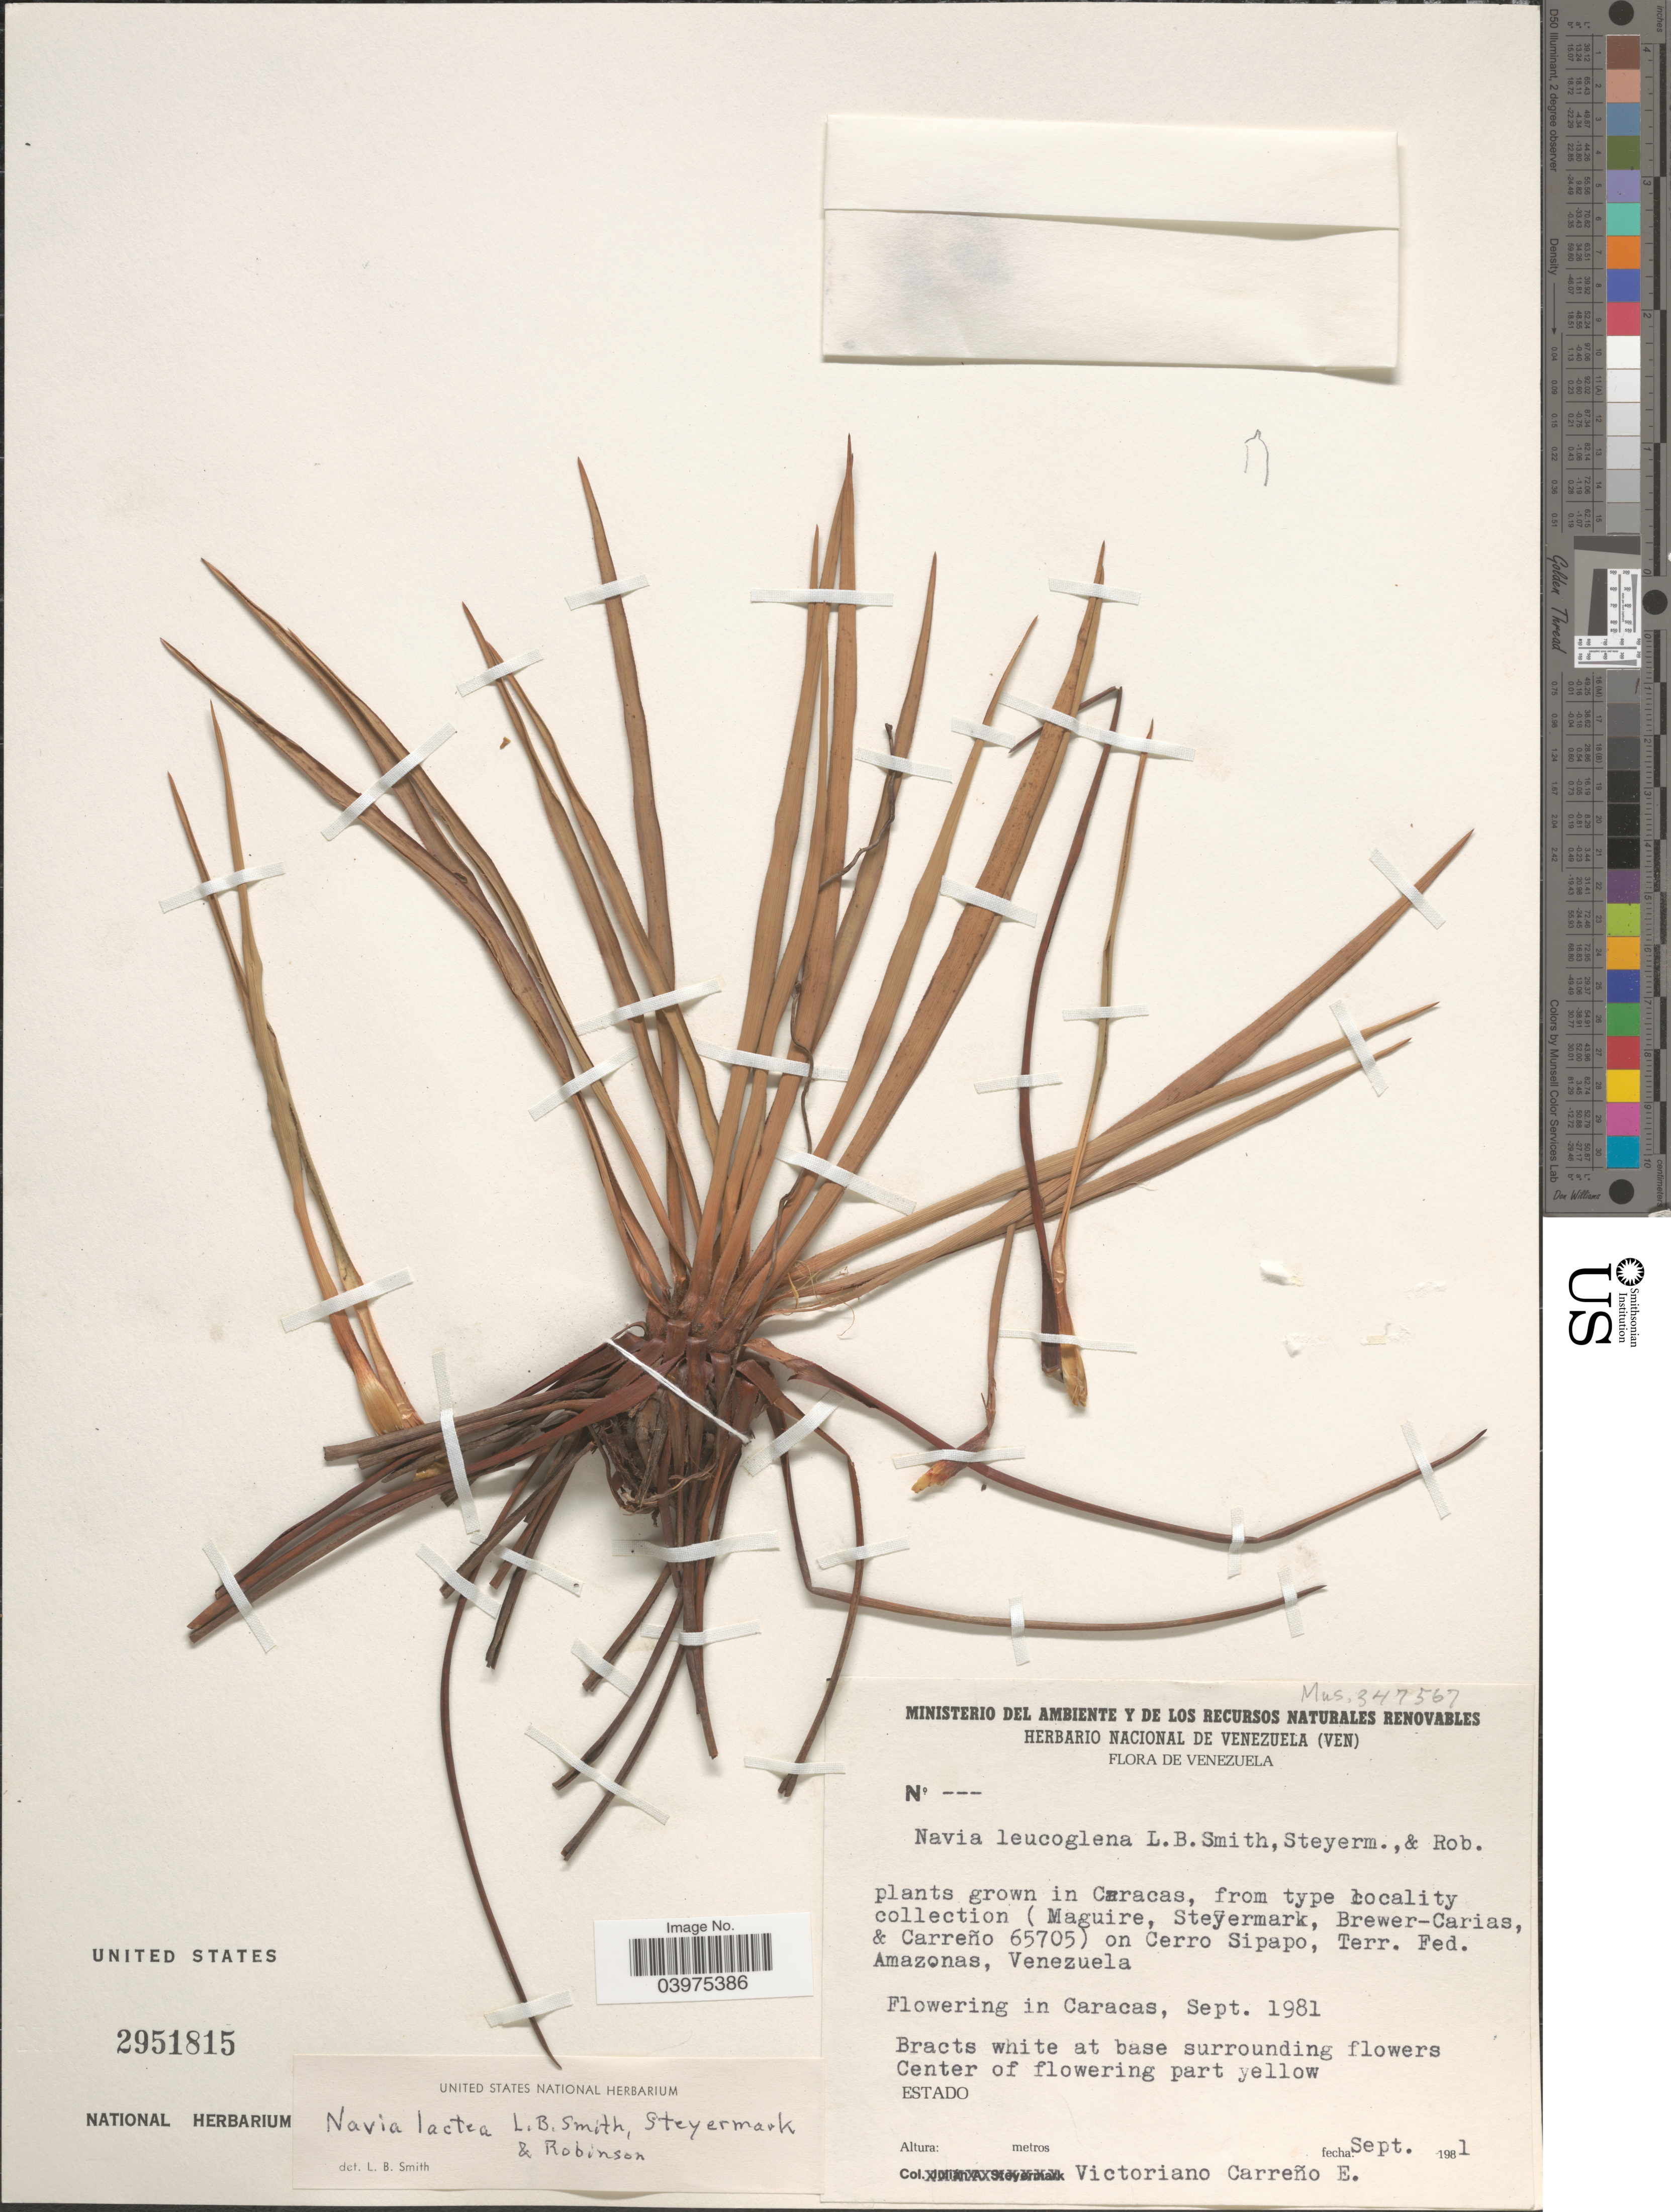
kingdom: Plantae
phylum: Tracheophyta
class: Liliopsida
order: Poales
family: Bromeliaceae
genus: Navia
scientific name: Navia lactea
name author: L.B. Sm.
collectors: V. Carreño E., Maguire, --, Steyermark, --, Brewer-Carias & et al.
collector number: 65705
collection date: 1981-09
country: Venezuela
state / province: Amazonas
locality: Grown in Caracas. Terr. Fed. Amazonas.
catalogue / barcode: US 2951815